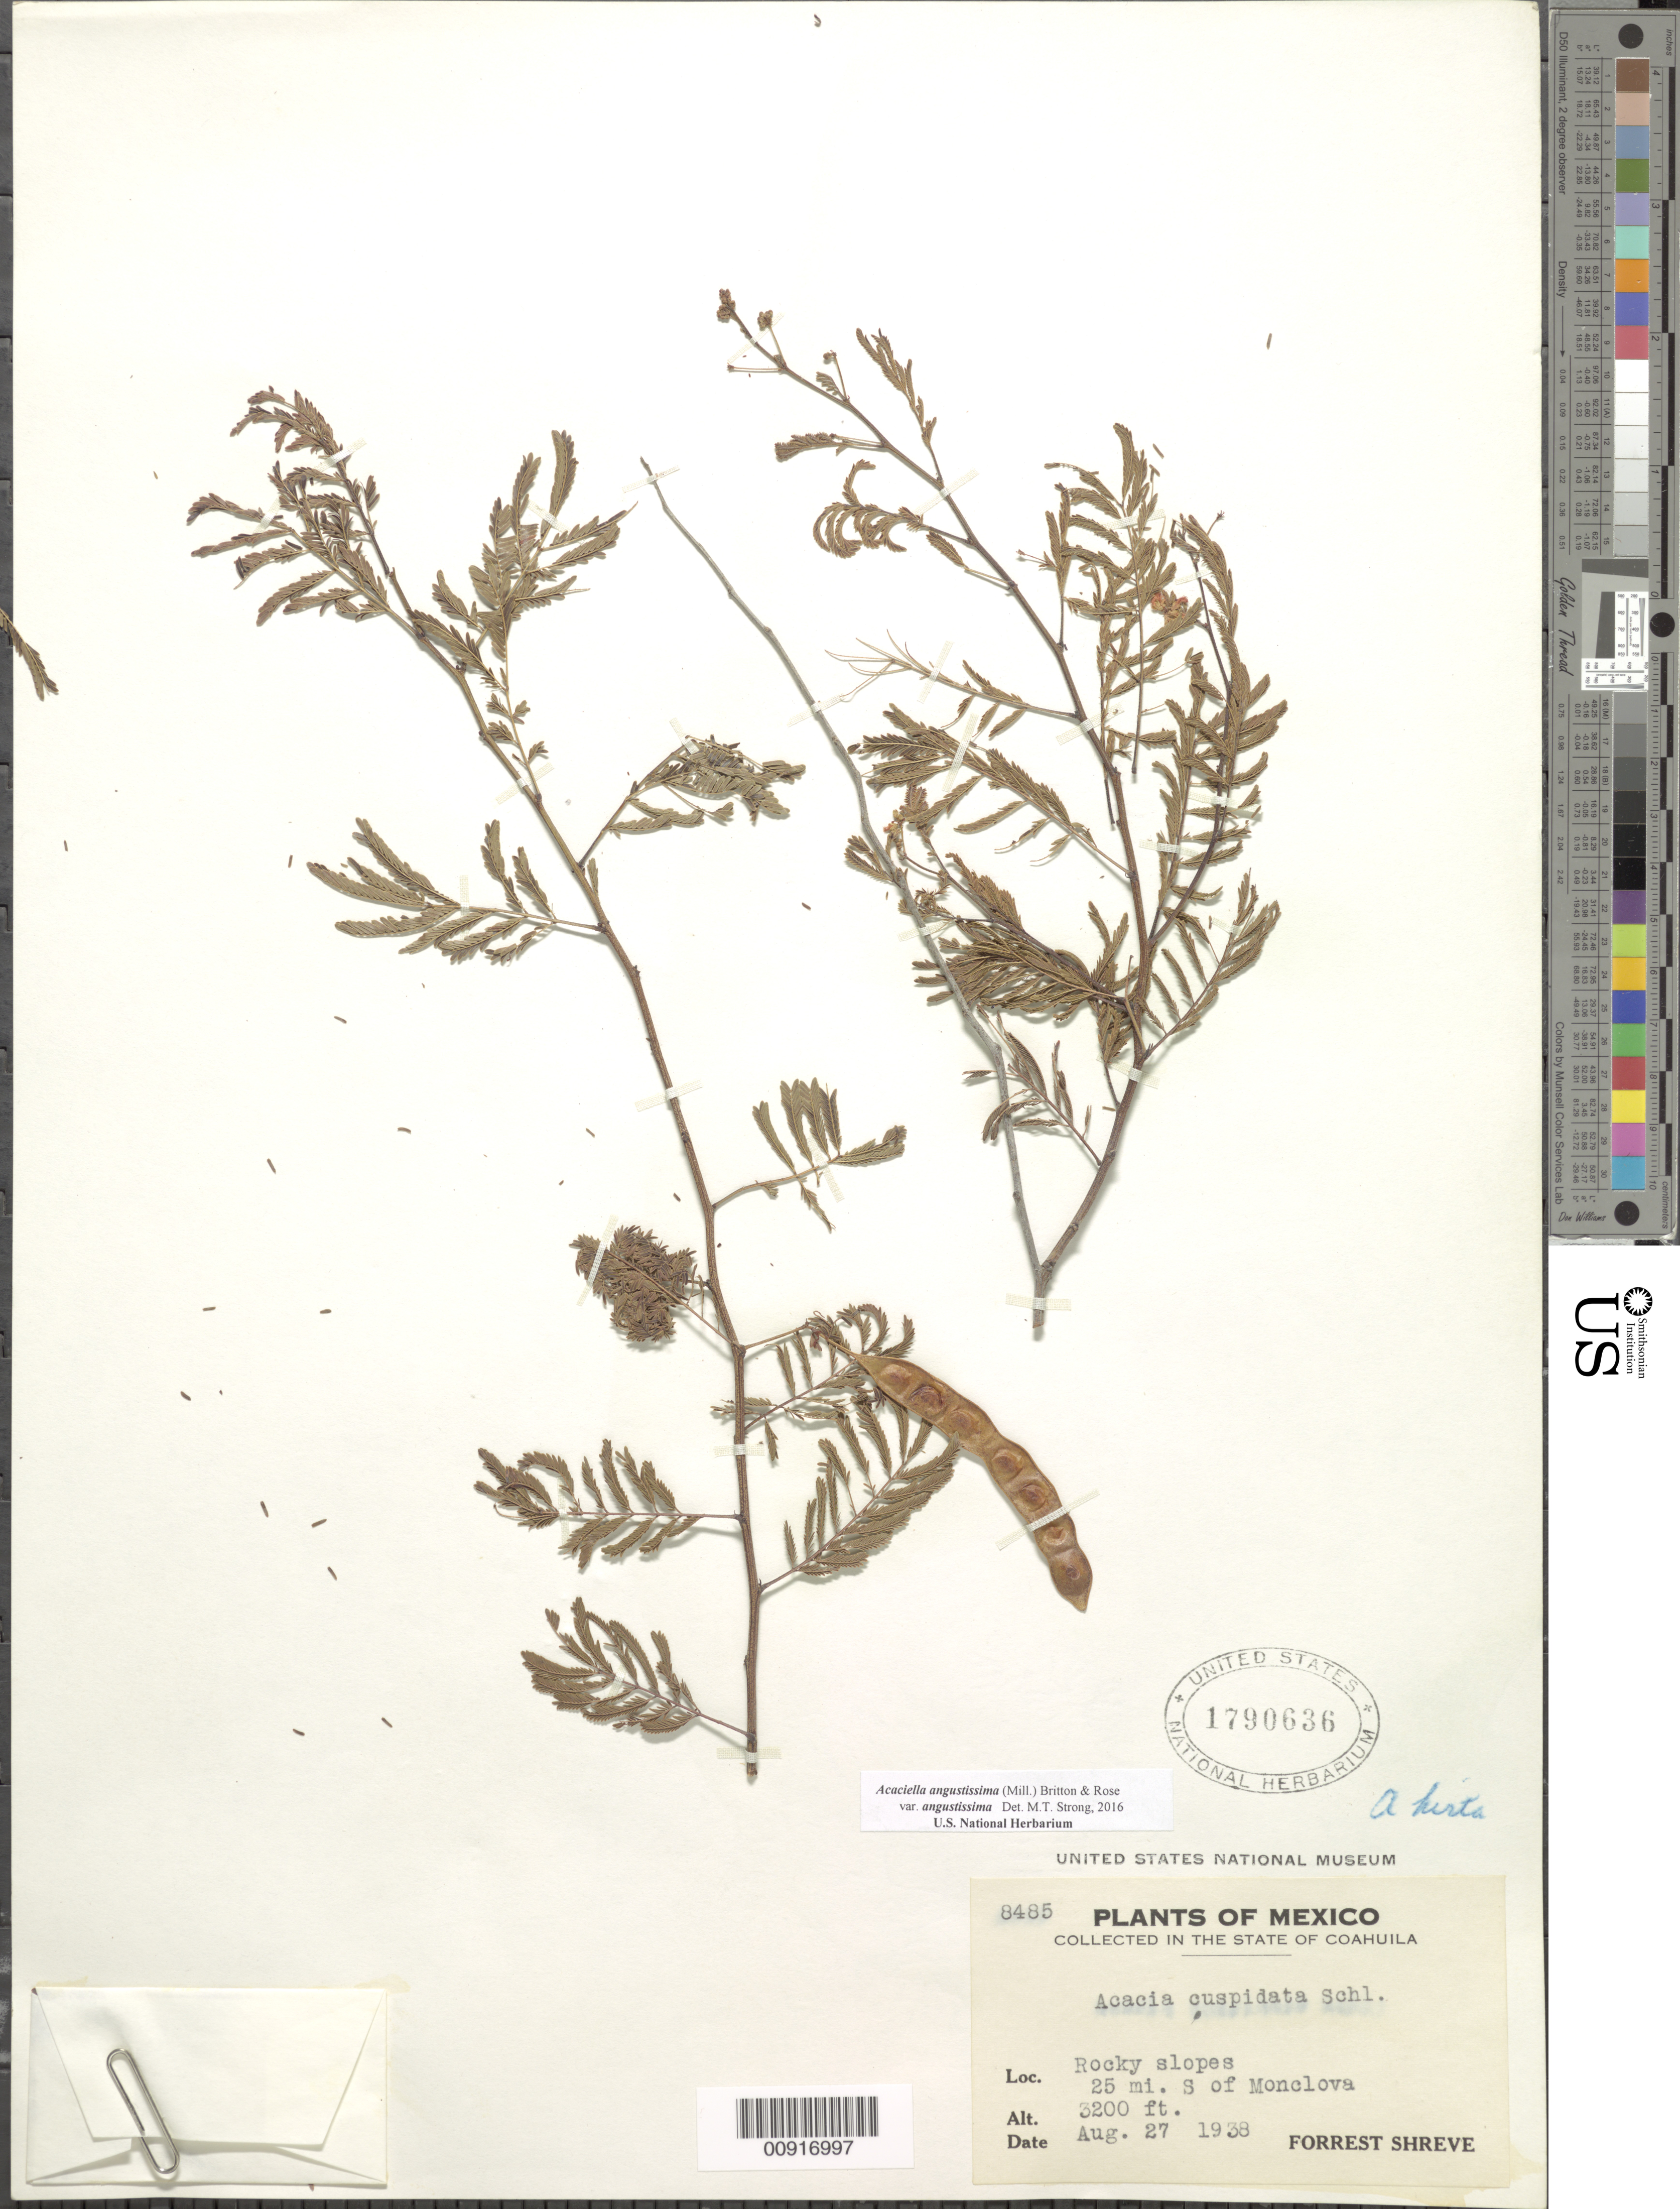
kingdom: Plantae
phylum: Tracheophyta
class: Magnoliopsida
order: Fabales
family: Fabaceae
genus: Acaciella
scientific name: Acaciella angustissima var. angustissima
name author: (Mill.) Britton & Rose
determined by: Strong, M. T., (US), Smithsonian Institution - National Museum of Natural History (UNITED STATES)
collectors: F. Shreve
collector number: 8485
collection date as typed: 27 Aug 1938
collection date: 1938-08-27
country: Mexico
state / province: Coahuila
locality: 25 mi. S of Monclova.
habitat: Rocky slopes.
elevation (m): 975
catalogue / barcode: US 1790636